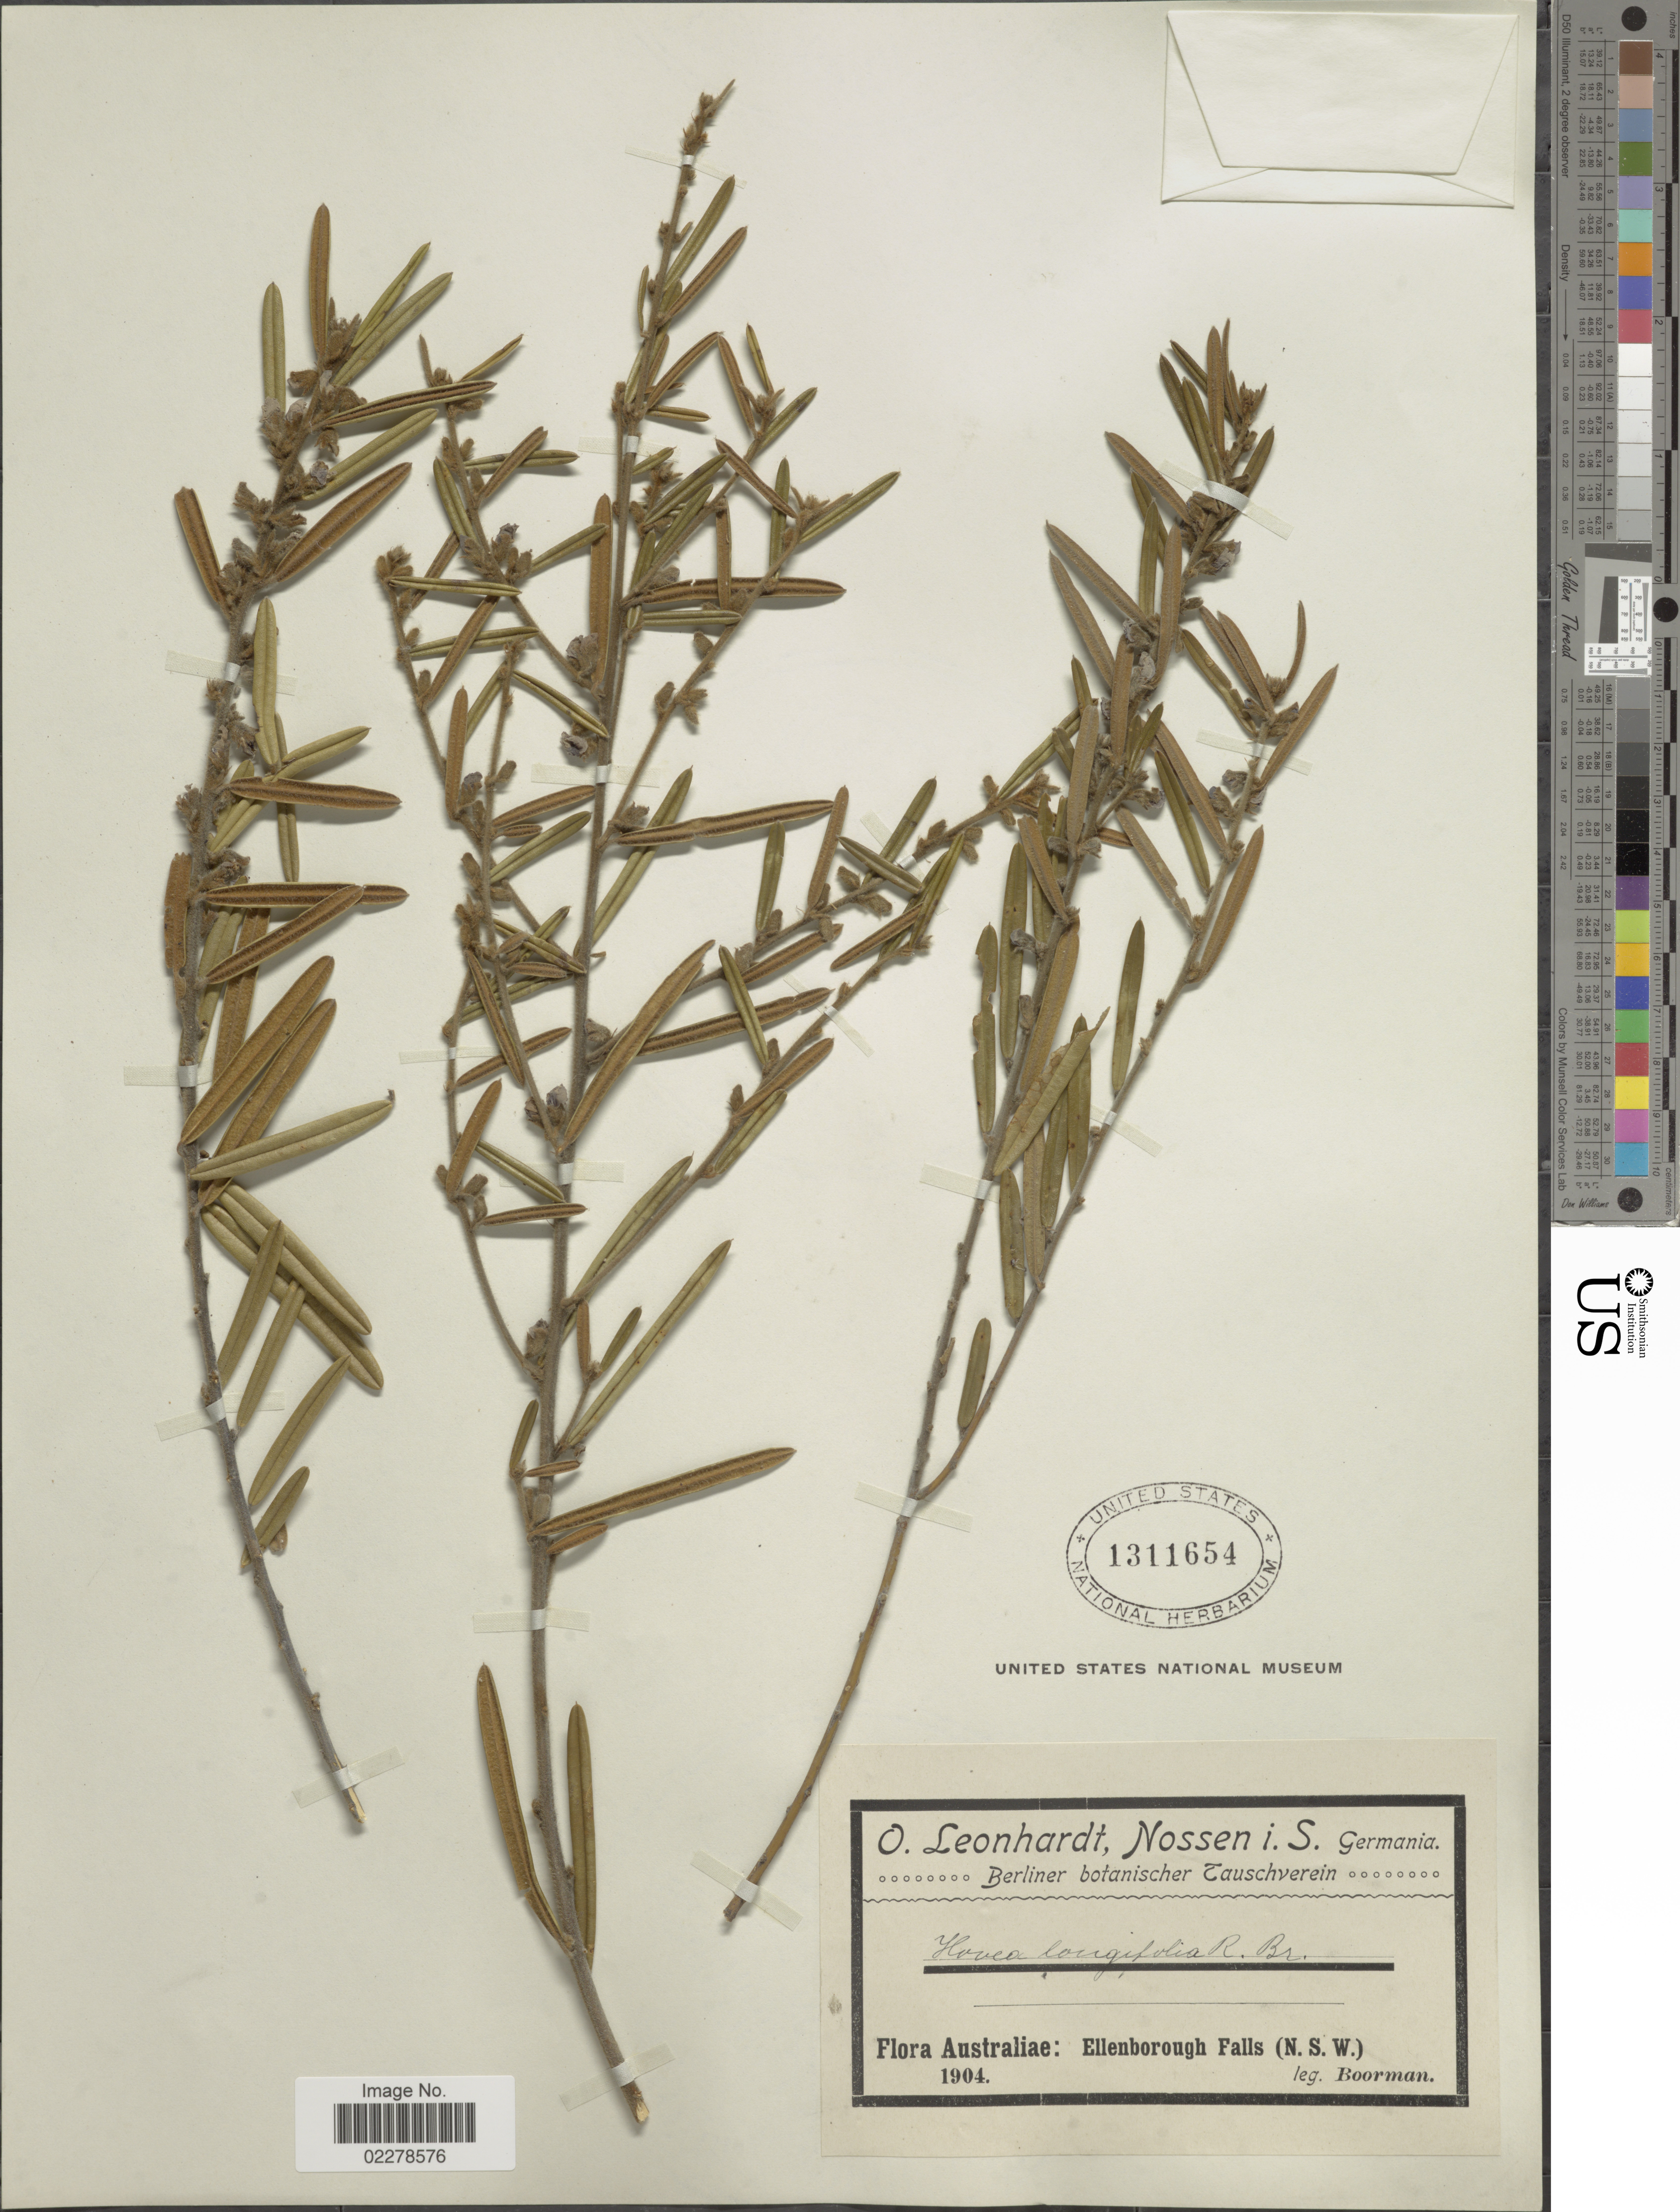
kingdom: Plantae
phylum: Tracheophyta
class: Magnoliopsida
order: Fabales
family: Fabaceae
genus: Hovea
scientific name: Hovea longifolia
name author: R. Br.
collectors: -. Boorman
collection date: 1904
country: Australia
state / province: New South Wales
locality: Australiae: Ellenborough Falls (N.S.W.)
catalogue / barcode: US 1311654